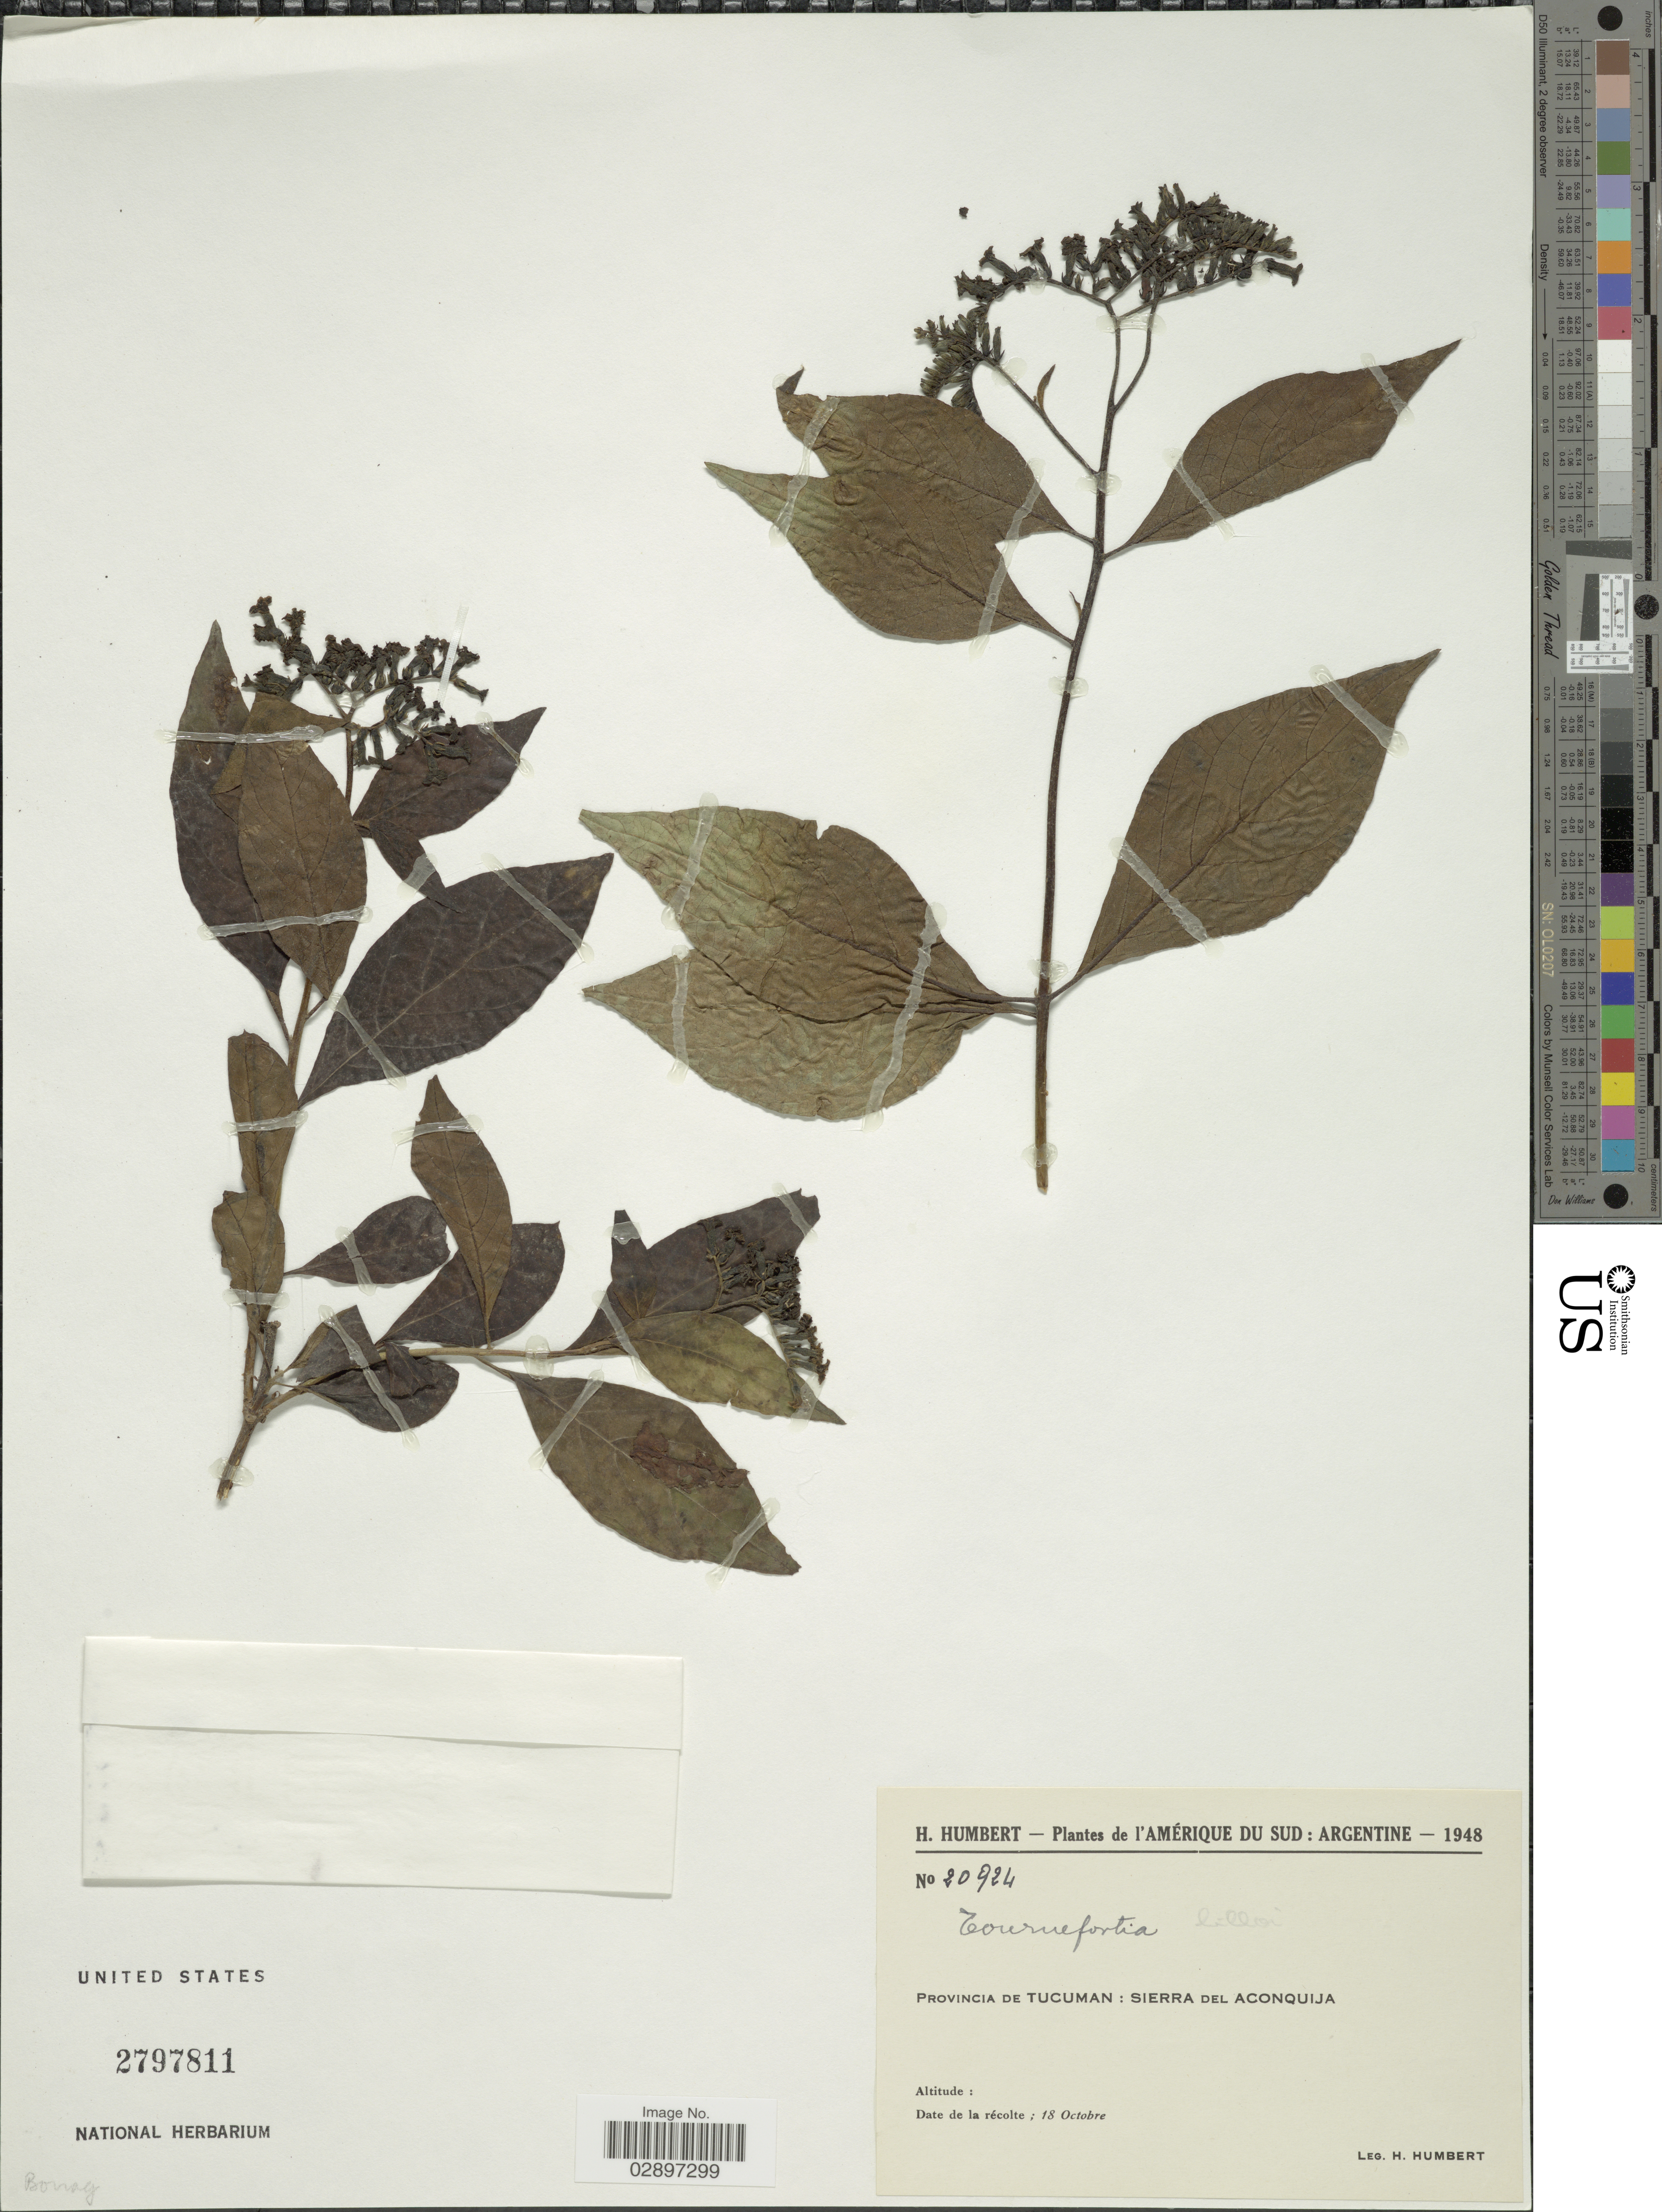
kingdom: Plantae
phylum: Tracheophyta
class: Magnoliopsida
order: Boraginales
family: Heliotropiaceae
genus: Tournefortia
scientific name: Tournefortia lilloi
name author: I.M. Johnst.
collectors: H. Humbert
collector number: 20924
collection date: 1948-10-18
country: Argentina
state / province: Tucuman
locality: Provincia de Tucuman: Sierra del Aconquija.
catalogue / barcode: US 2797811